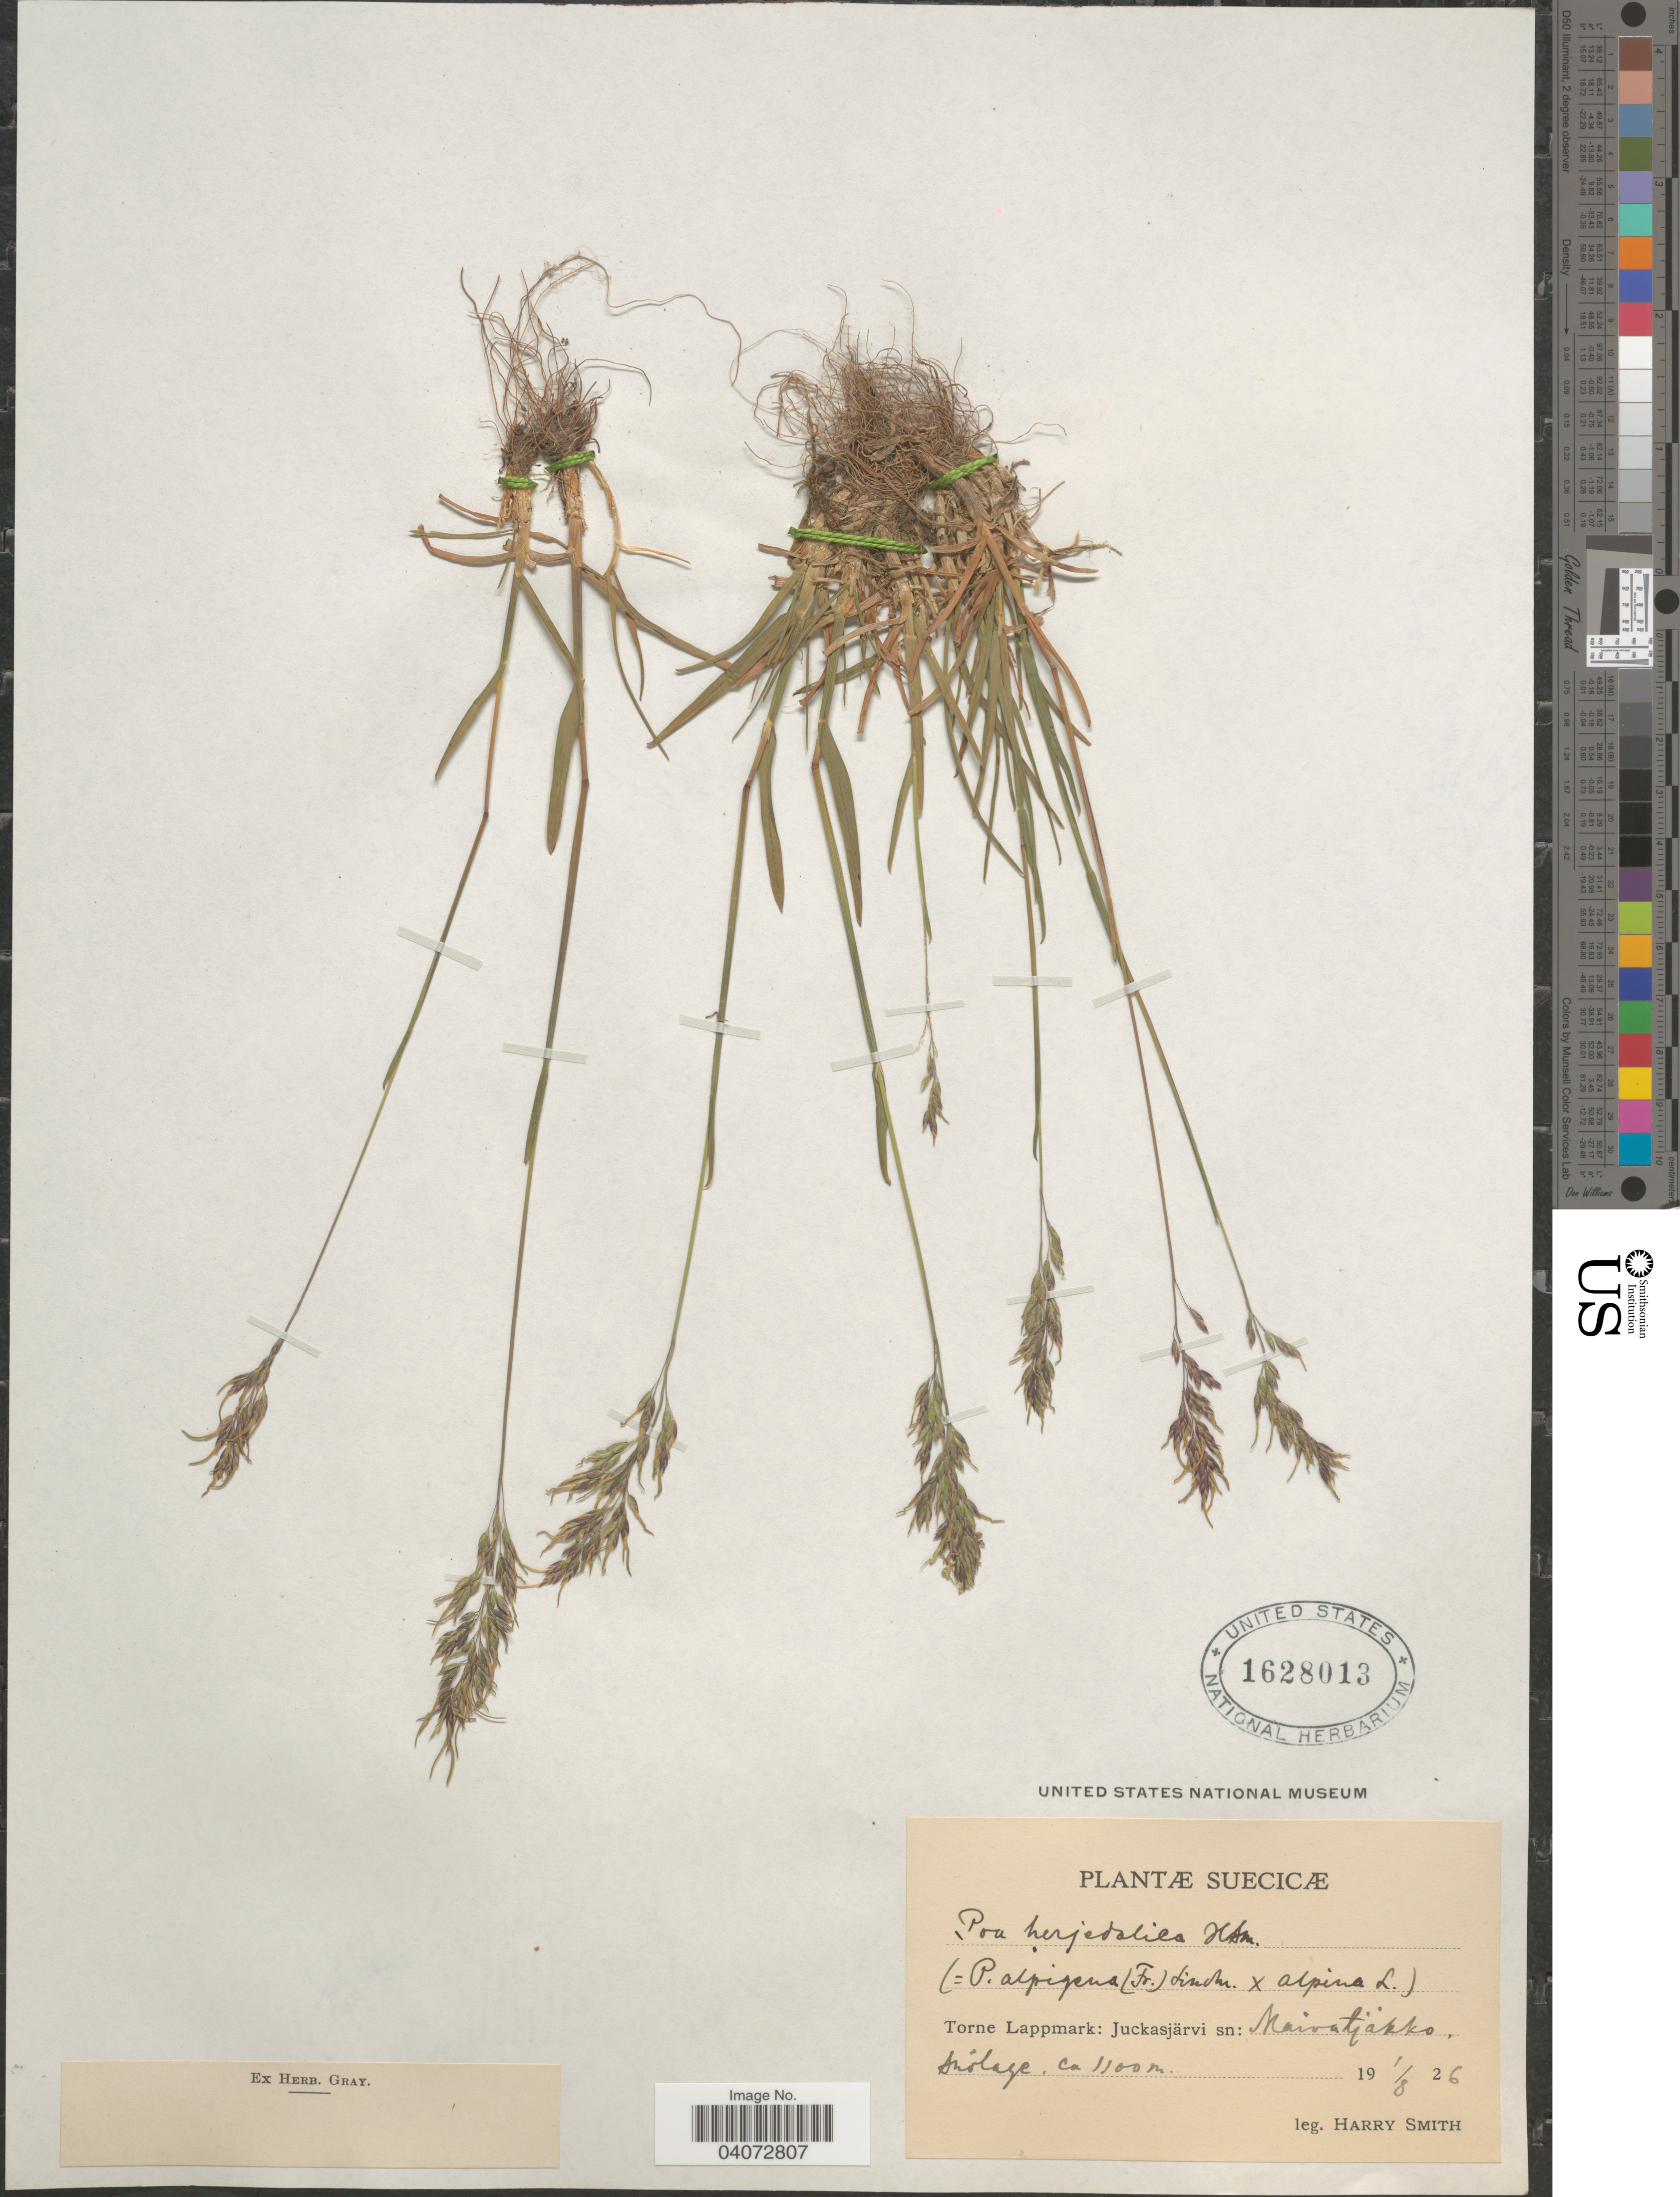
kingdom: Plantae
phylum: Tracheophyta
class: Liliopsida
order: Poales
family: Poaceae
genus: Poa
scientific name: Poa x herjedalica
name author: Harry Sm.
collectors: H. Smith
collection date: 1926-08-01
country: Sweden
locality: Suecicæ. Torne Lappmark: Juckasjärvi sn: Narvatjäkko snölage [interpreted].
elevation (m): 1100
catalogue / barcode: US 1628013